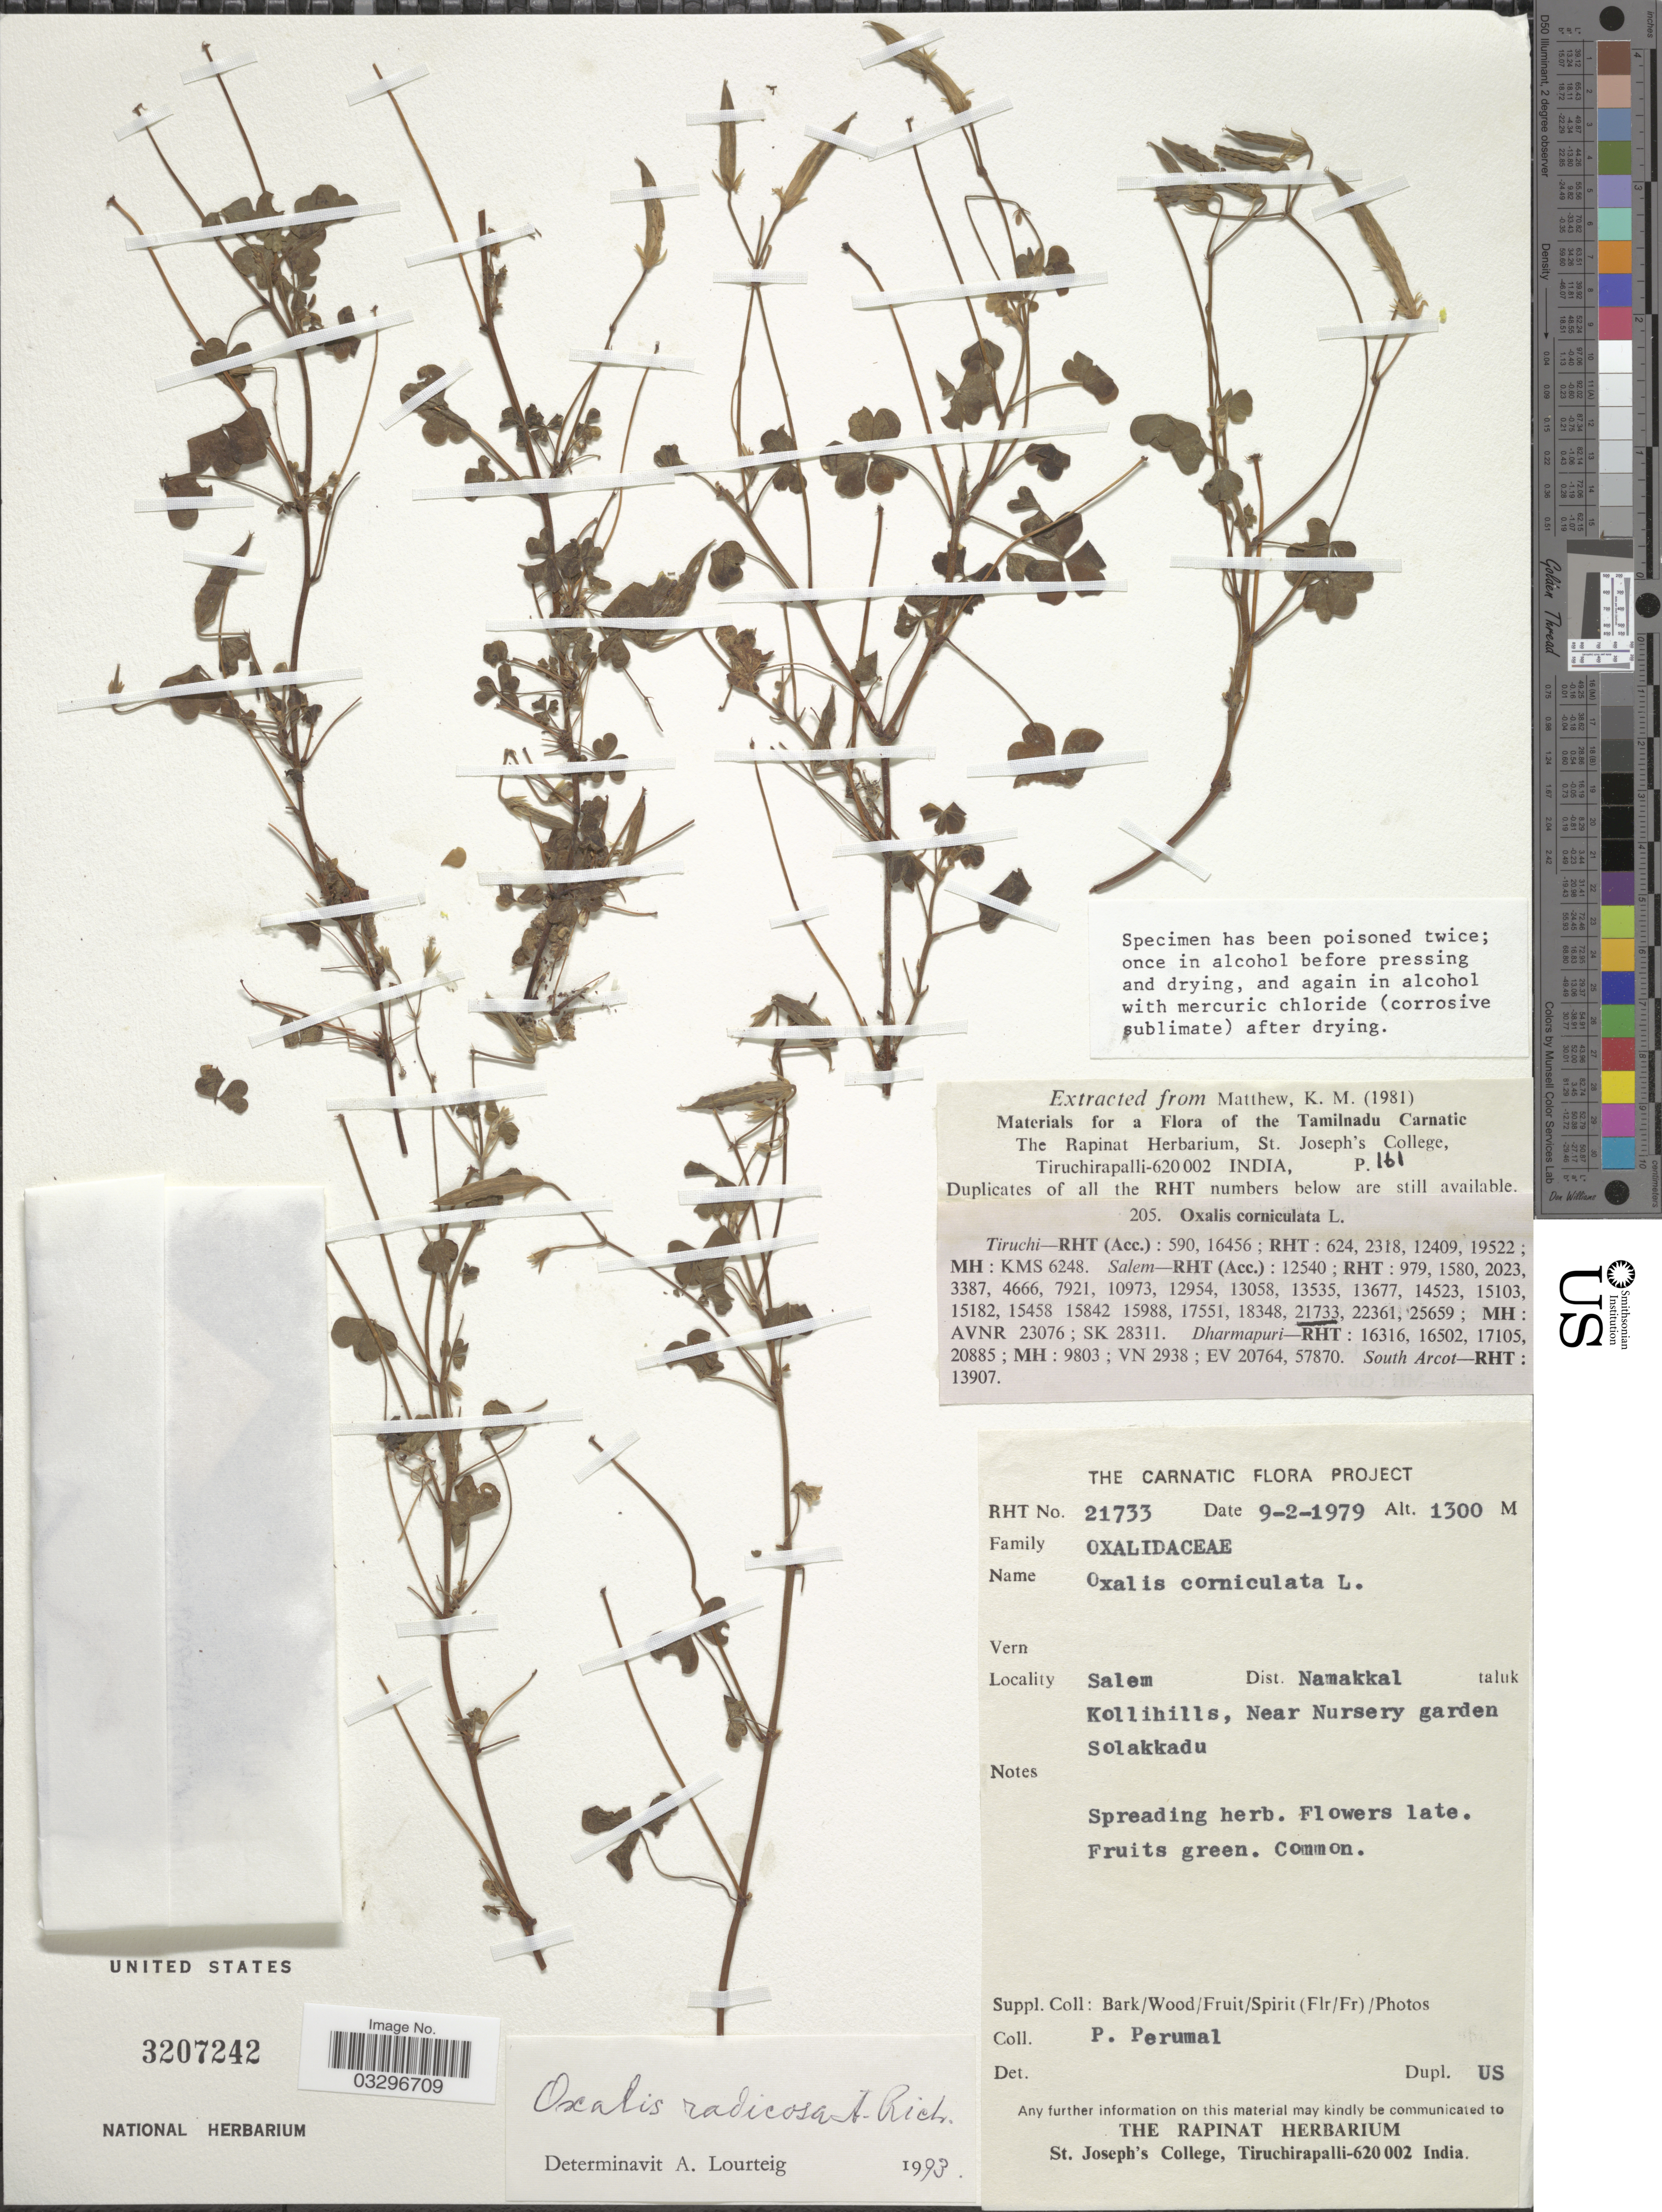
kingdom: Plantae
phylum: Tracheophyta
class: Magnoliopsida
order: Oxalidales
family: Oxalidaceae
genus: Oxalis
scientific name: Oxalis radicosa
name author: A. Rich.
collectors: P. Perumal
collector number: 21733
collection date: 1979-02-09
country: India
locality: Dist. Namakkal taluk, Kollihills, near Nursery garden Solakkadu.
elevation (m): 1300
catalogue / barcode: US 3207242